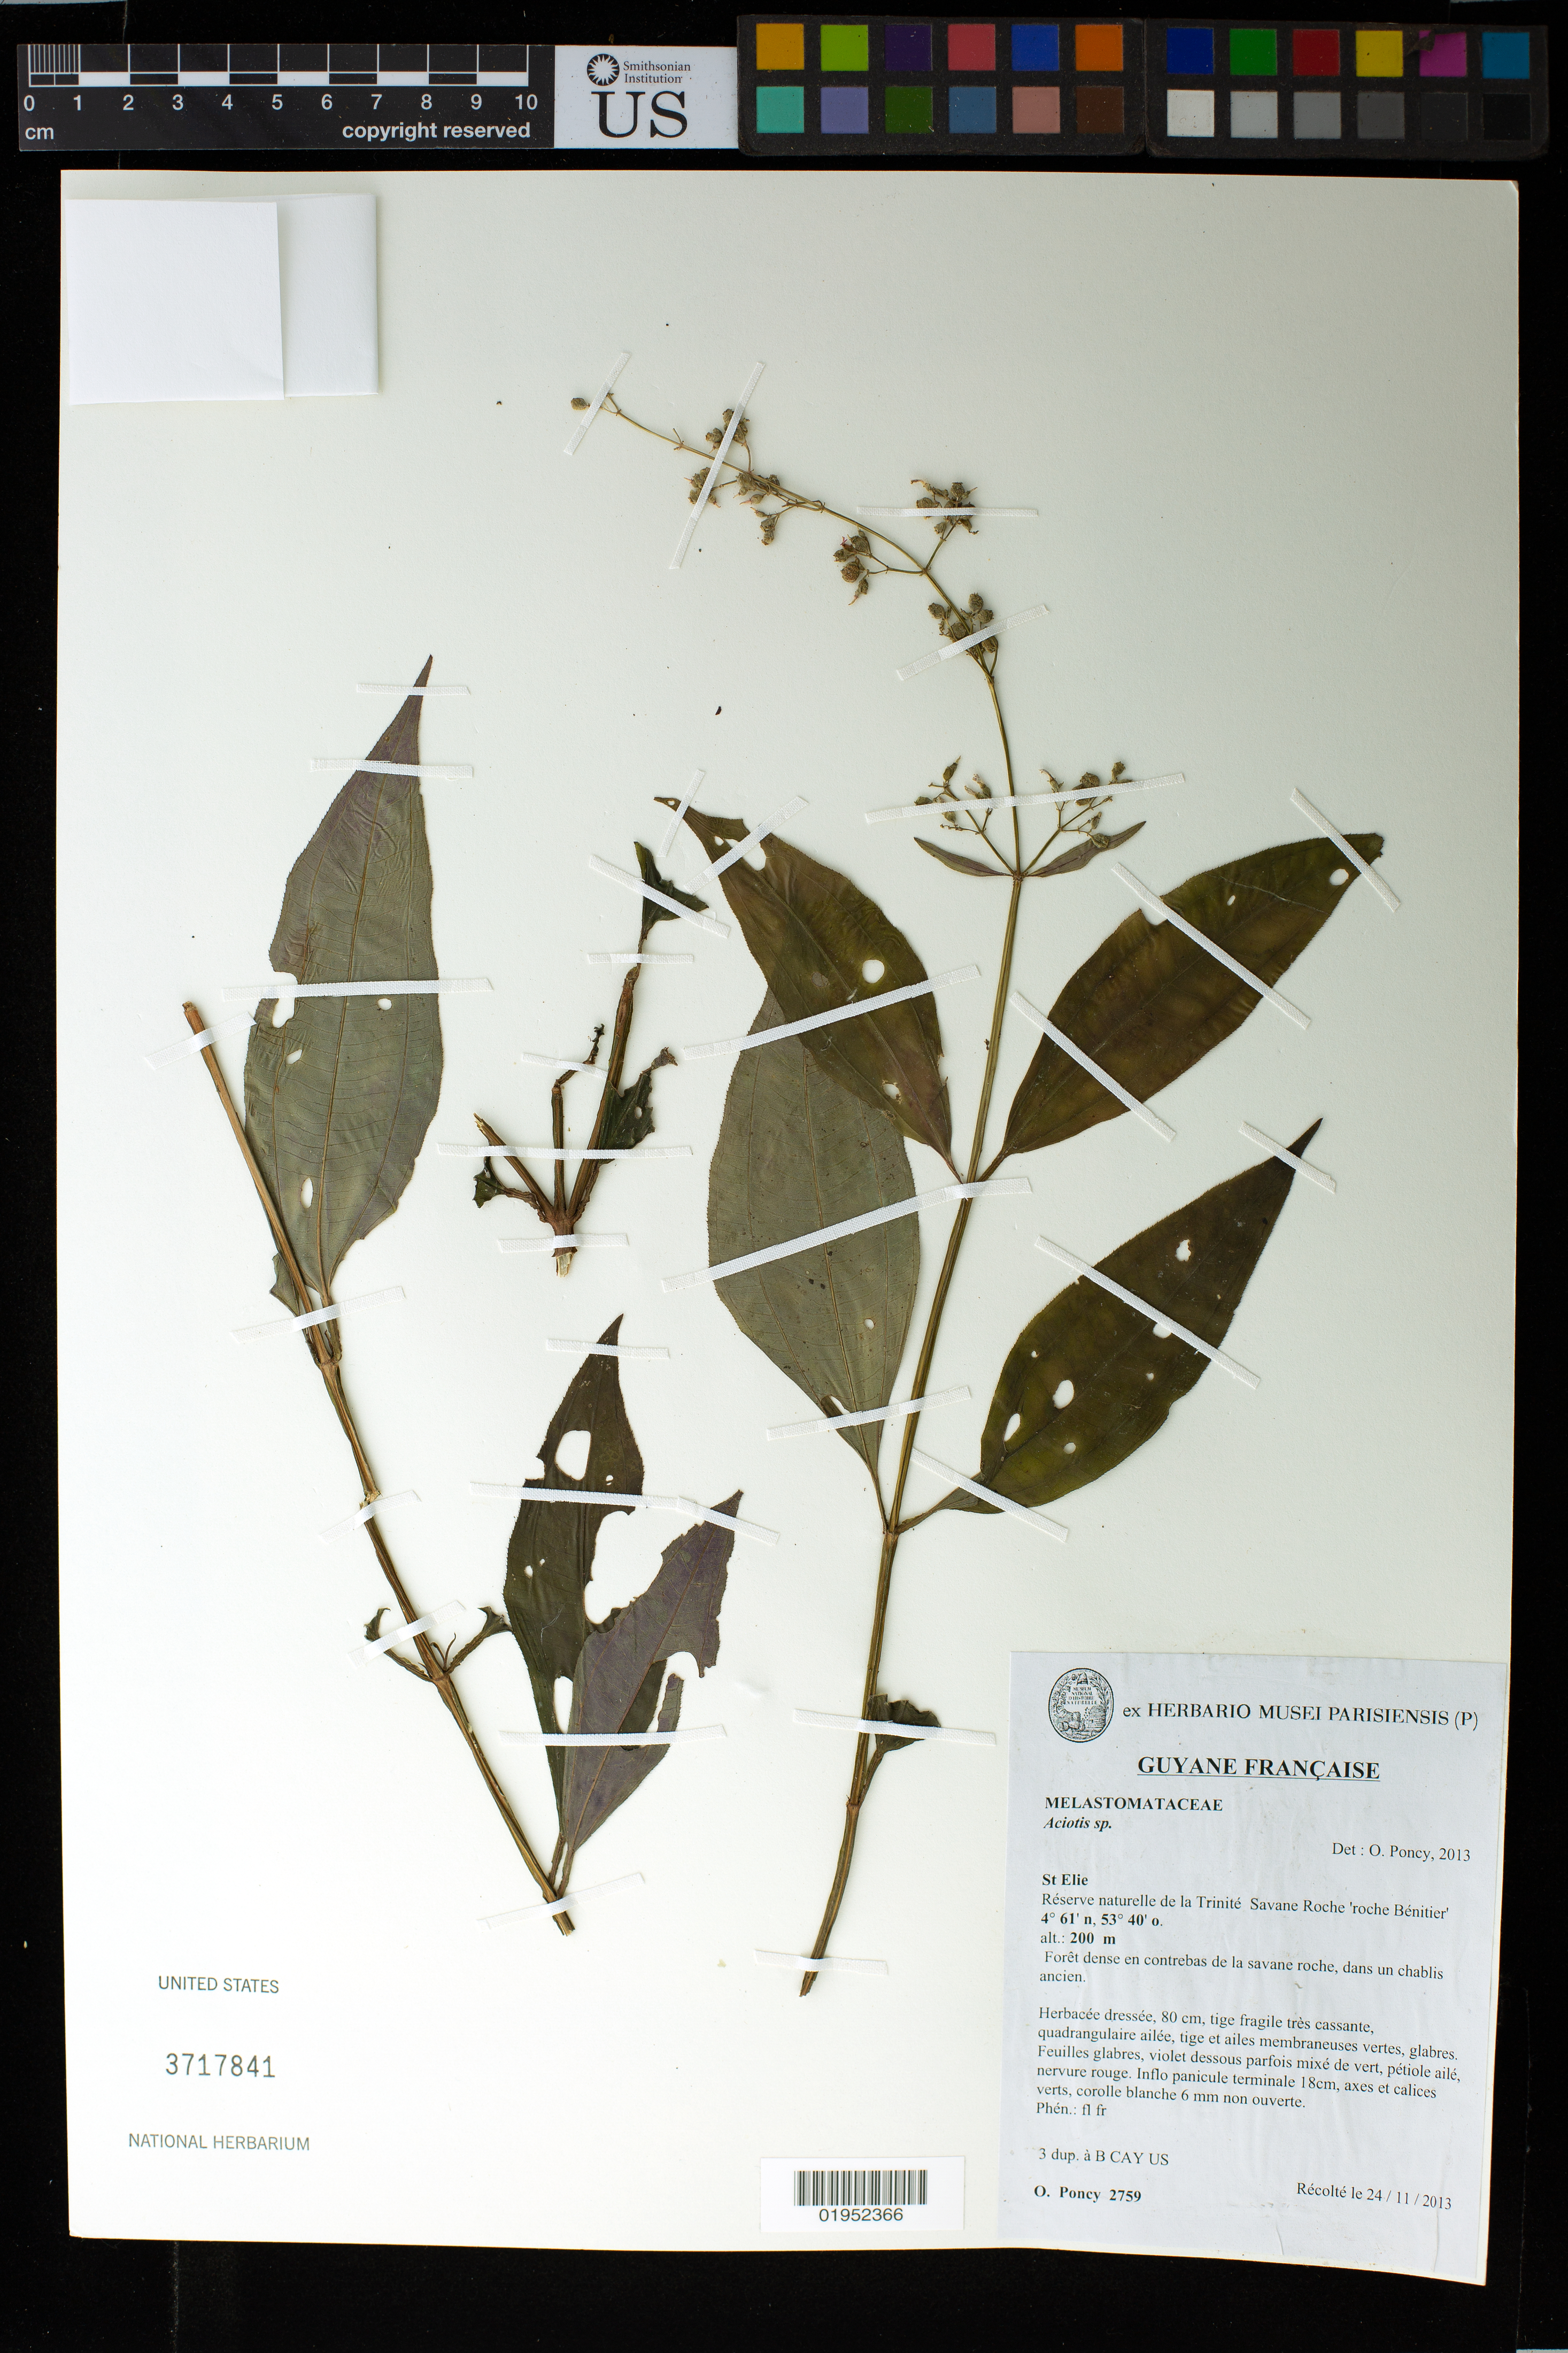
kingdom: Plantae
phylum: Tracheophyta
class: Magnoliopsida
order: Myrtales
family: Melastomataceae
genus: Aciotis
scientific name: Aciotis purpurascens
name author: (Aubl.) Triana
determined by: Nunes da Silva, Diego, (RB), Jardim Botanico do Rio de Janeiro - Herbario (BRAZIL)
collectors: O. Poncy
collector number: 2759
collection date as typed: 24 Nov 2013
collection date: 2013-11-24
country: French Guiana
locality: St. Elie: Reserve naturelle de la Trinite. Savane Roche "roche Benitier"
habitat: Foret dense en contrebas de la savane roche, dans un chablis ancien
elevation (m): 200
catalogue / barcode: US 3717841